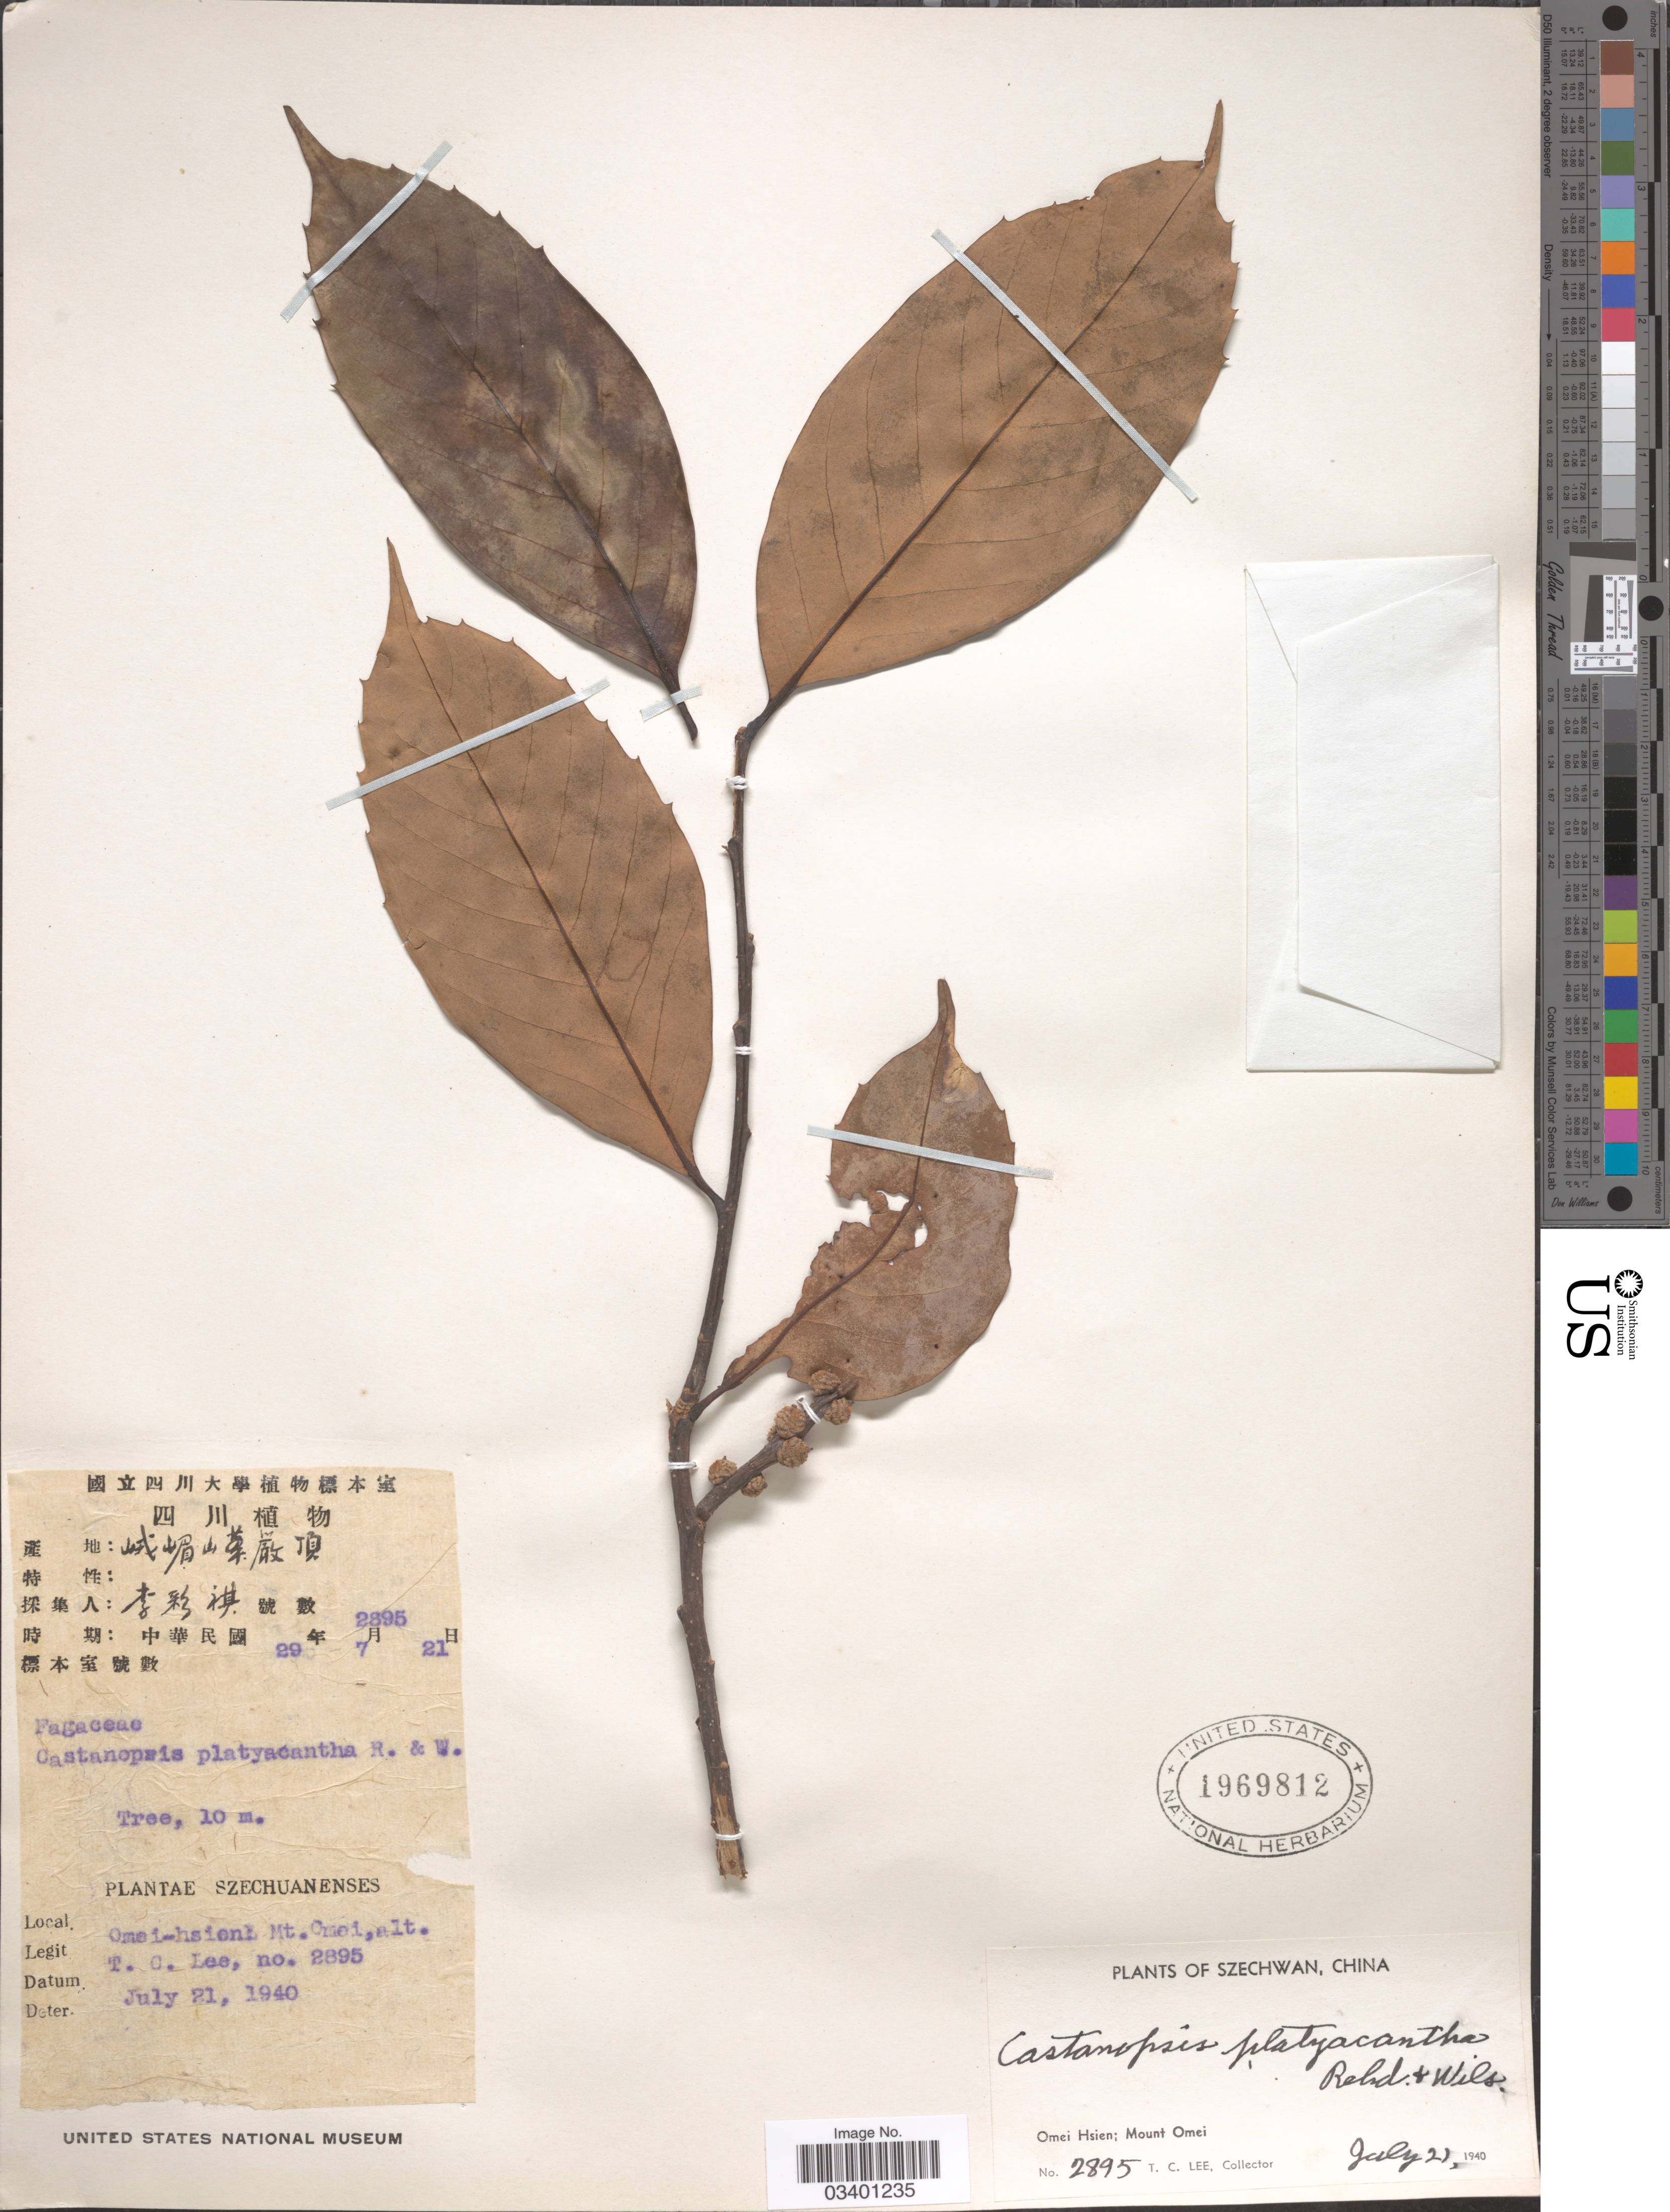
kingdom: Plantae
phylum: Tracheophyta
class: Magnoliopsida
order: Fagales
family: Fagaceae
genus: Castanopsis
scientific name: Castanopsis platyacantha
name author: Rehder & E.H. Wilson in Sarg.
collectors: T. Lee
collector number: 2895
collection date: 1940-07-21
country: China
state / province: Sichuan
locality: Szechwan, Omei-hsien; Mount Omei.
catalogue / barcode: US 1969812